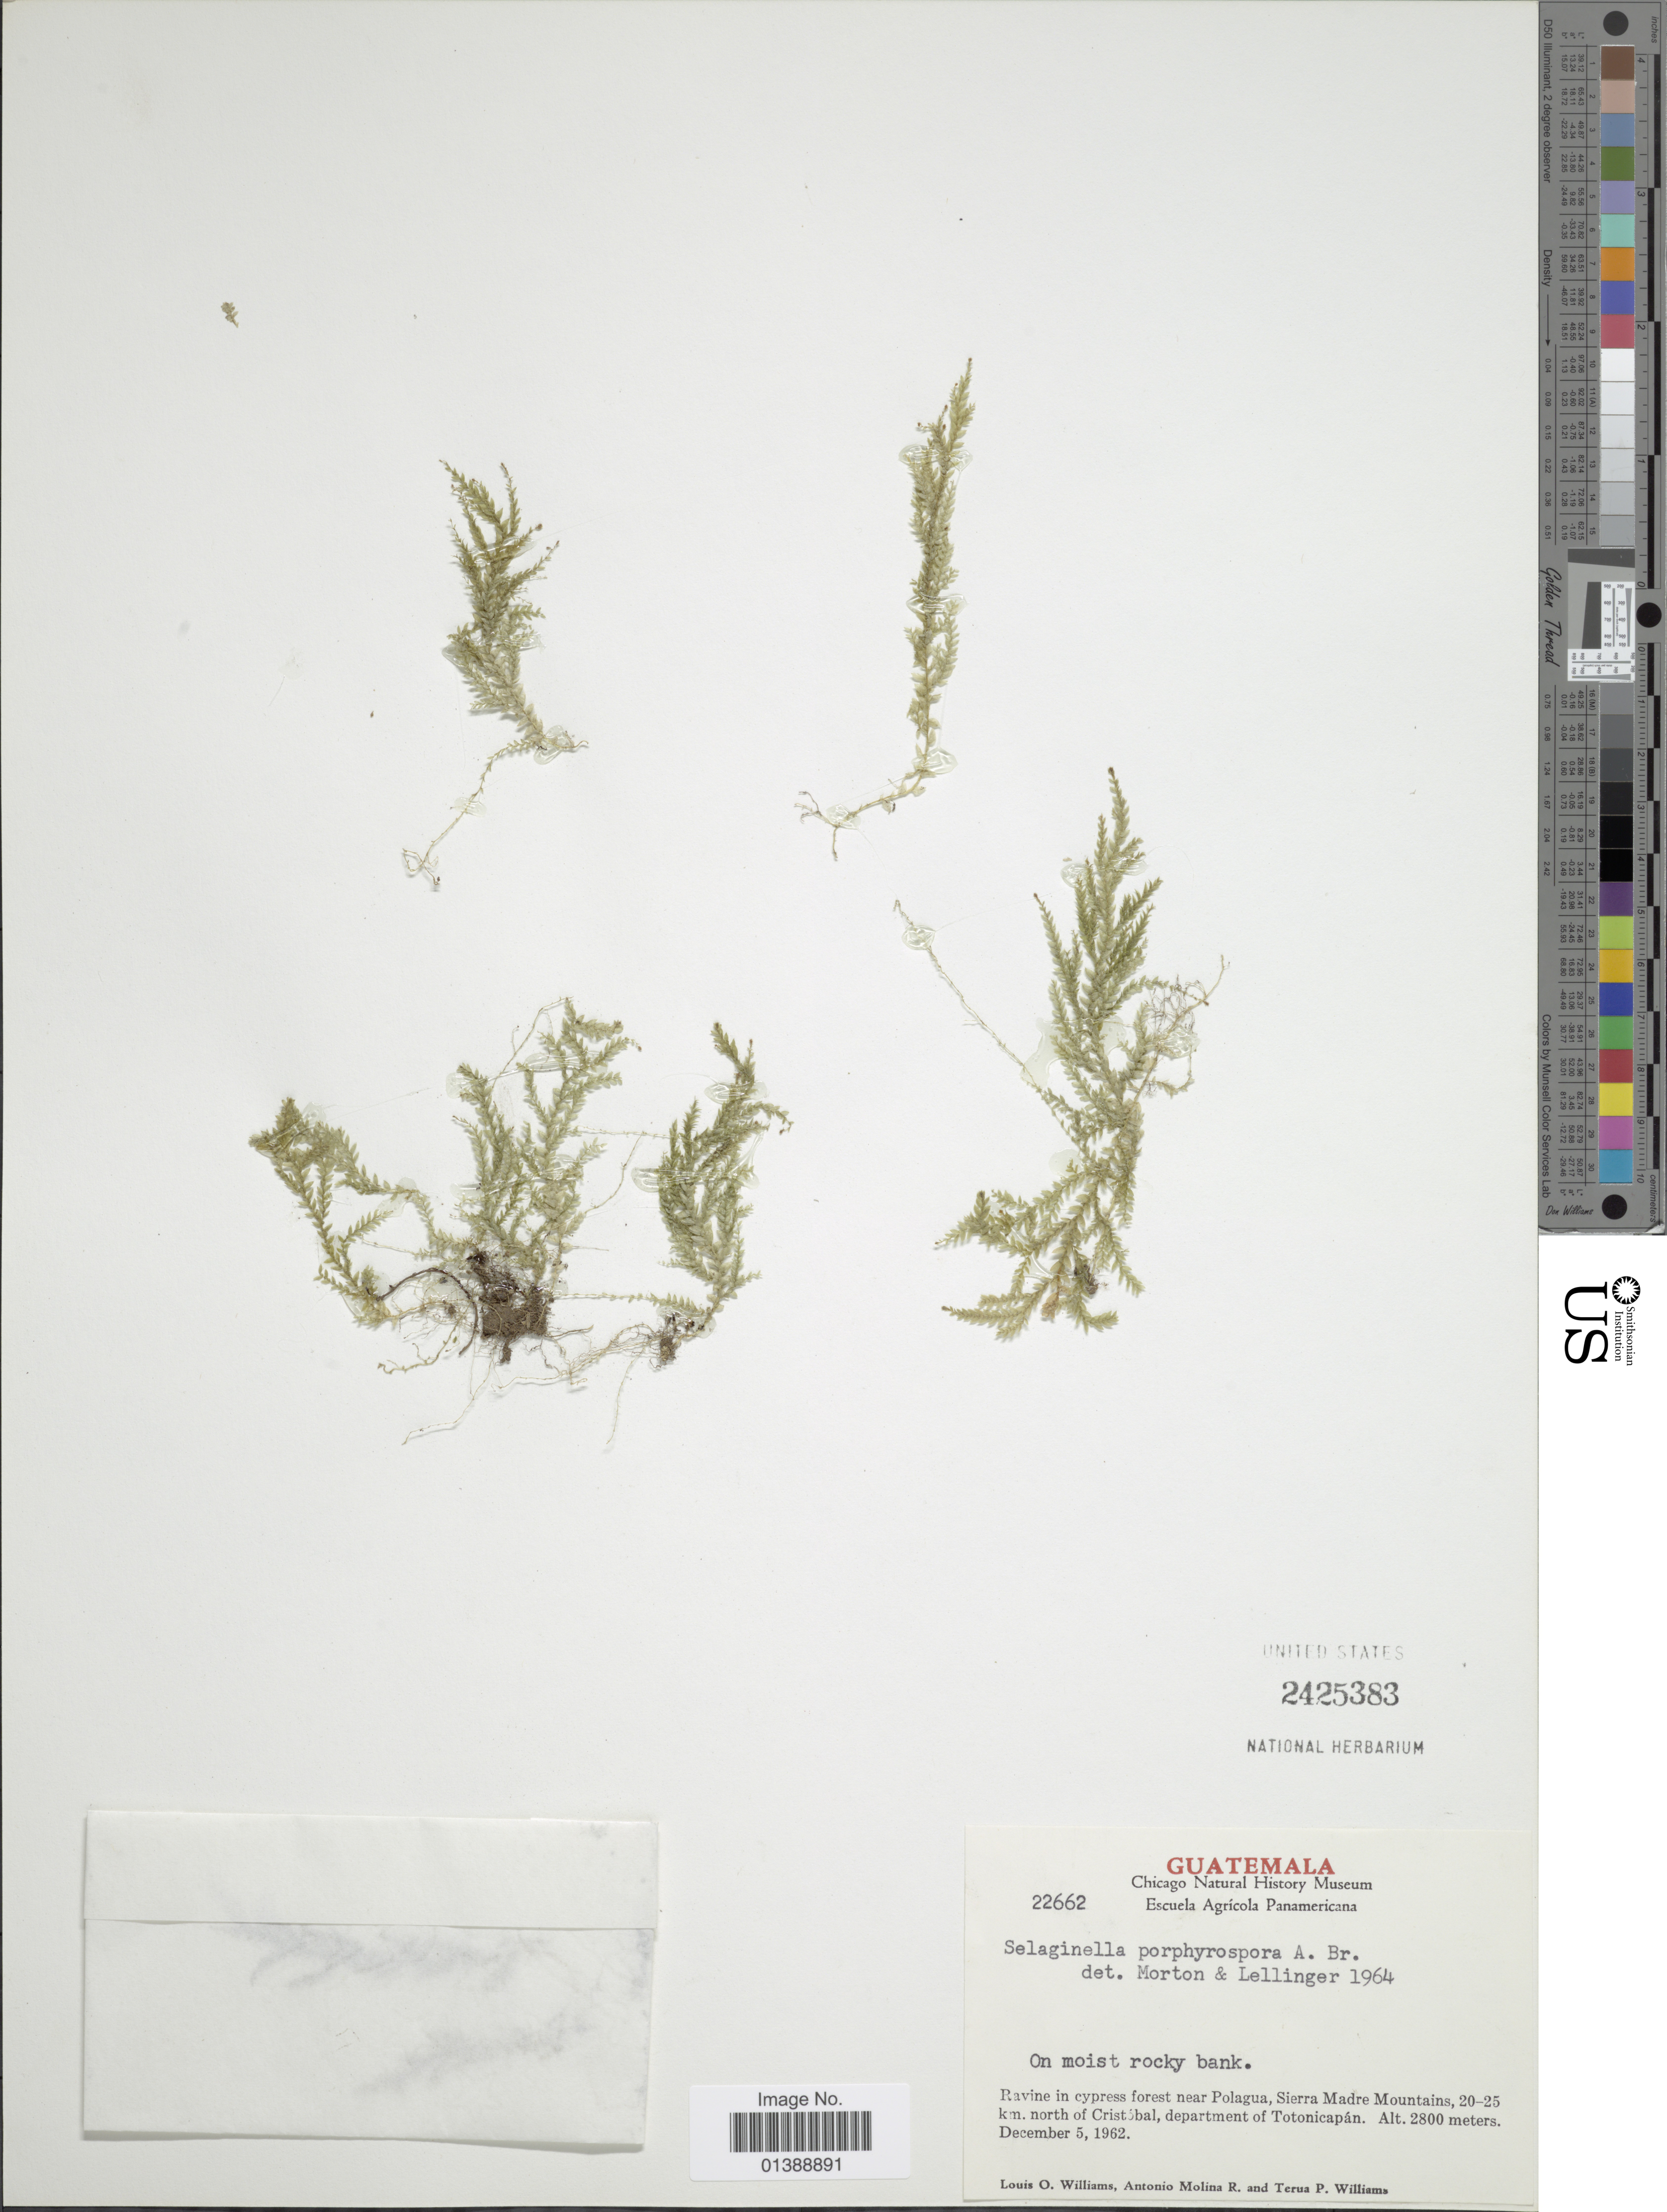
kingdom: Plantae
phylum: Tracheophyta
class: Lycopodiopsida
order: Selaginellales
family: Selaginellaceae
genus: Selaginella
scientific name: Selaginella porphyrospora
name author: A. Braun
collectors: L. O. Williams, A. Molina R. & T. P. Williams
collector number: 22662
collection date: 1962-12-05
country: Guatemala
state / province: Totonicapan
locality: Ravine in cypress forest near Polagua, Sierra Madre Mountains, 20-25 km north of Cristobal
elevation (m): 2800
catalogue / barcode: US 2425383